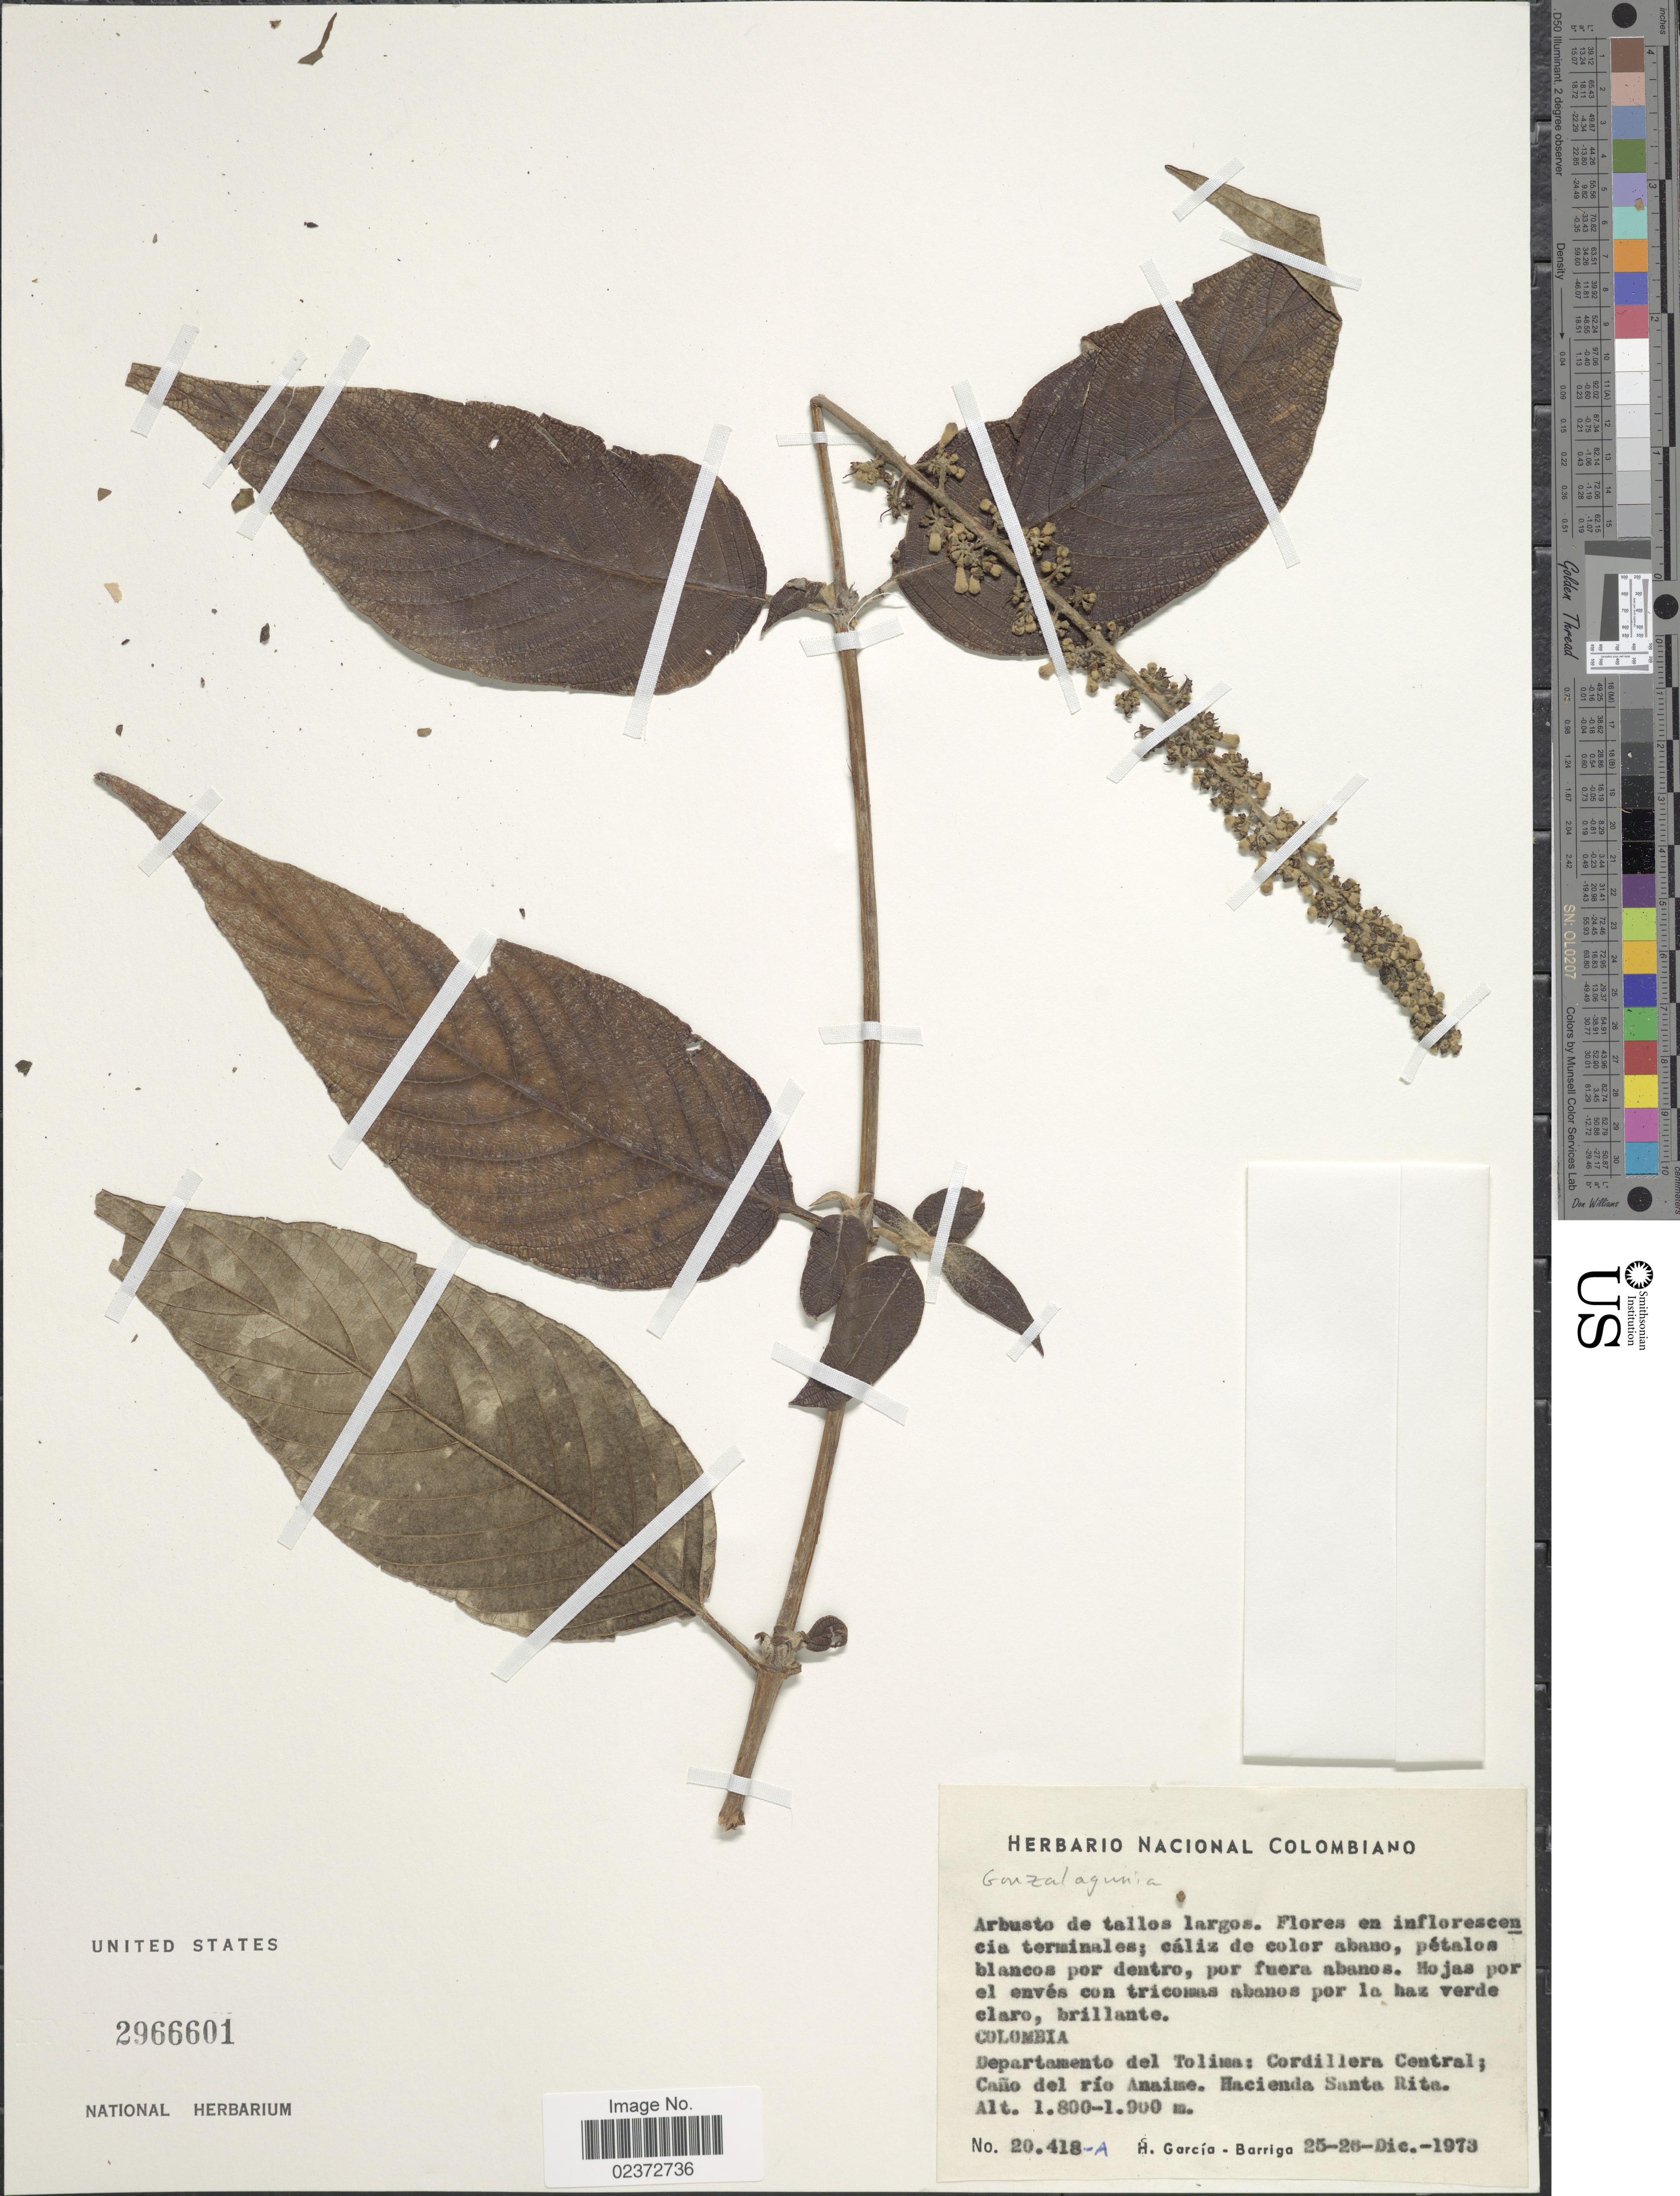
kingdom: Plantae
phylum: Tracheophyta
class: Magnoliopsida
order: Gentianales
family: Rubiaceae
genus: Gonzalagunia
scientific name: Gonzalagunia dependens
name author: Ruiz & Pav.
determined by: Giraldo, Sebastian, (E), Royal Botanic Gardens (Edinburgh) (UNITED KINGDOM)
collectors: H. García Barriga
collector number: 20418-A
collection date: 1973-12-25/1973-12-26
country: Colombia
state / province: Tolima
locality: Cordillera Central; Cano del rio Anaime. Hacienda Santa Rita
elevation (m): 1800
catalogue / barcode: US 2966601